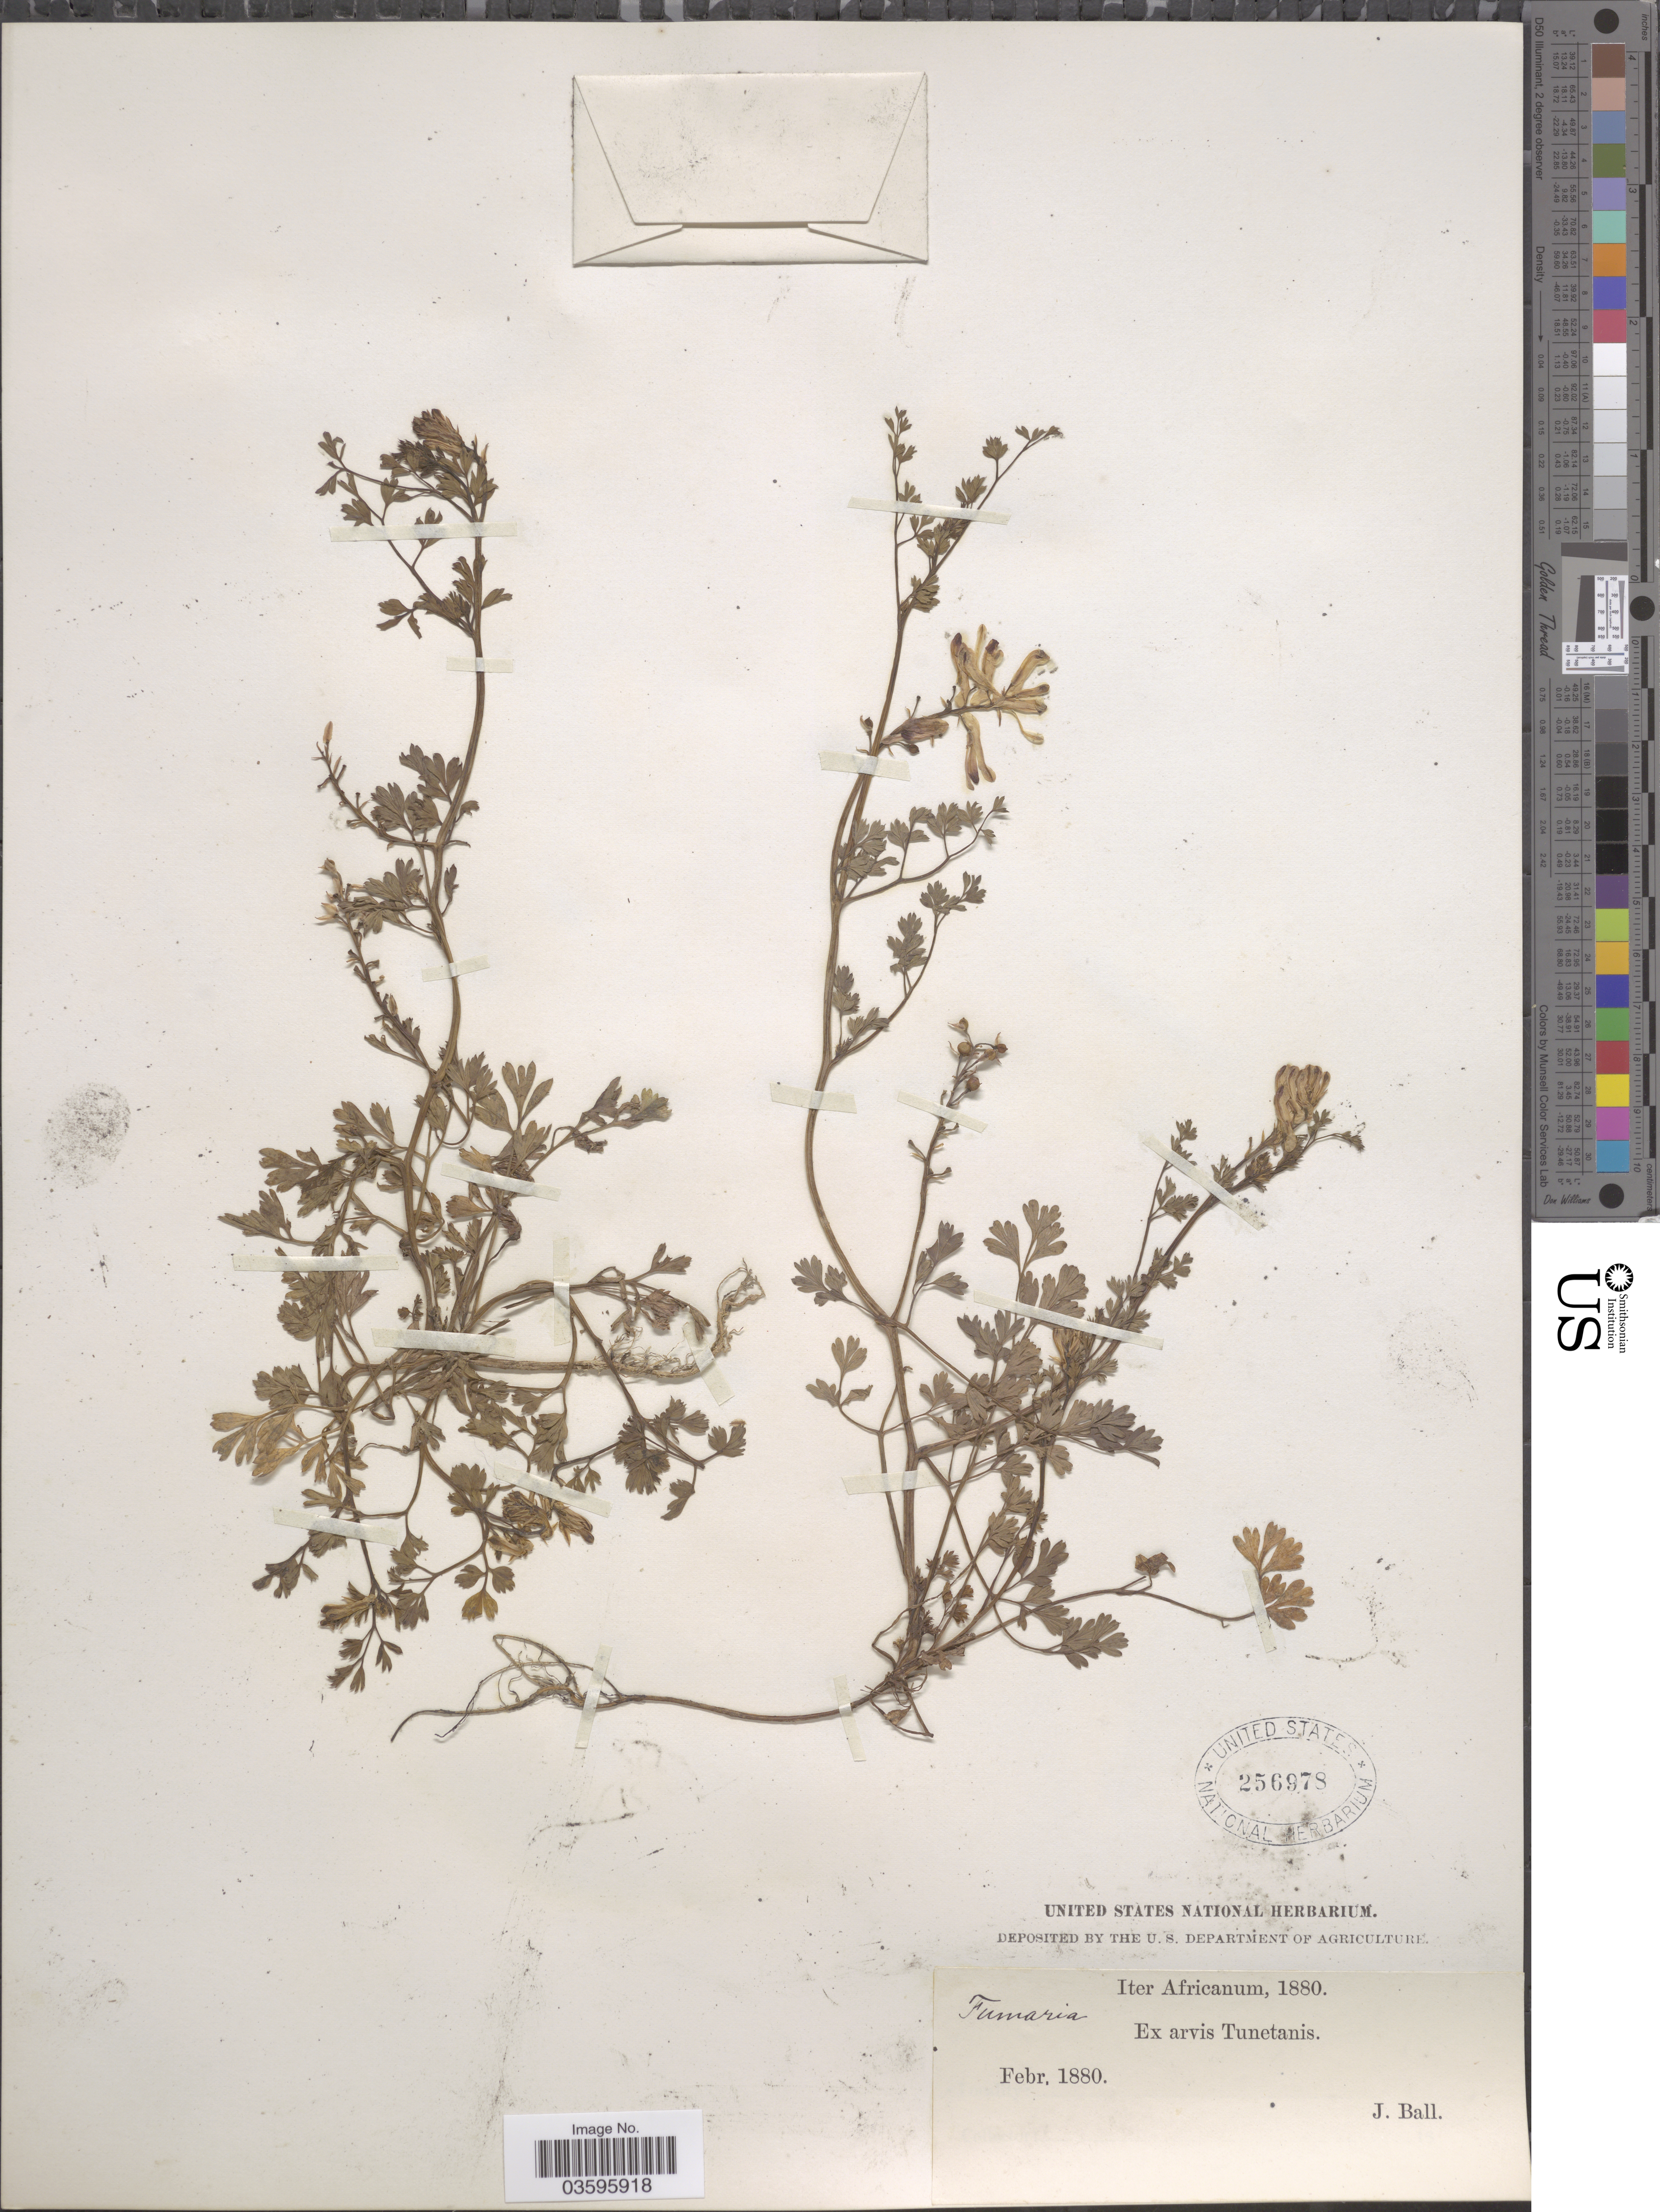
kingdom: Plantae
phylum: Tracheophyta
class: Magnoliopsida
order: Ranunculales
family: Papaveraceae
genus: Fumaria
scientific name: Fumaria sp.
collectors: J. Ball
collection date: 1880-02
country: Tunisia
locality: Iter Africanum. Ex arvis Tunetanis.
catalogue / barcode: US 256978